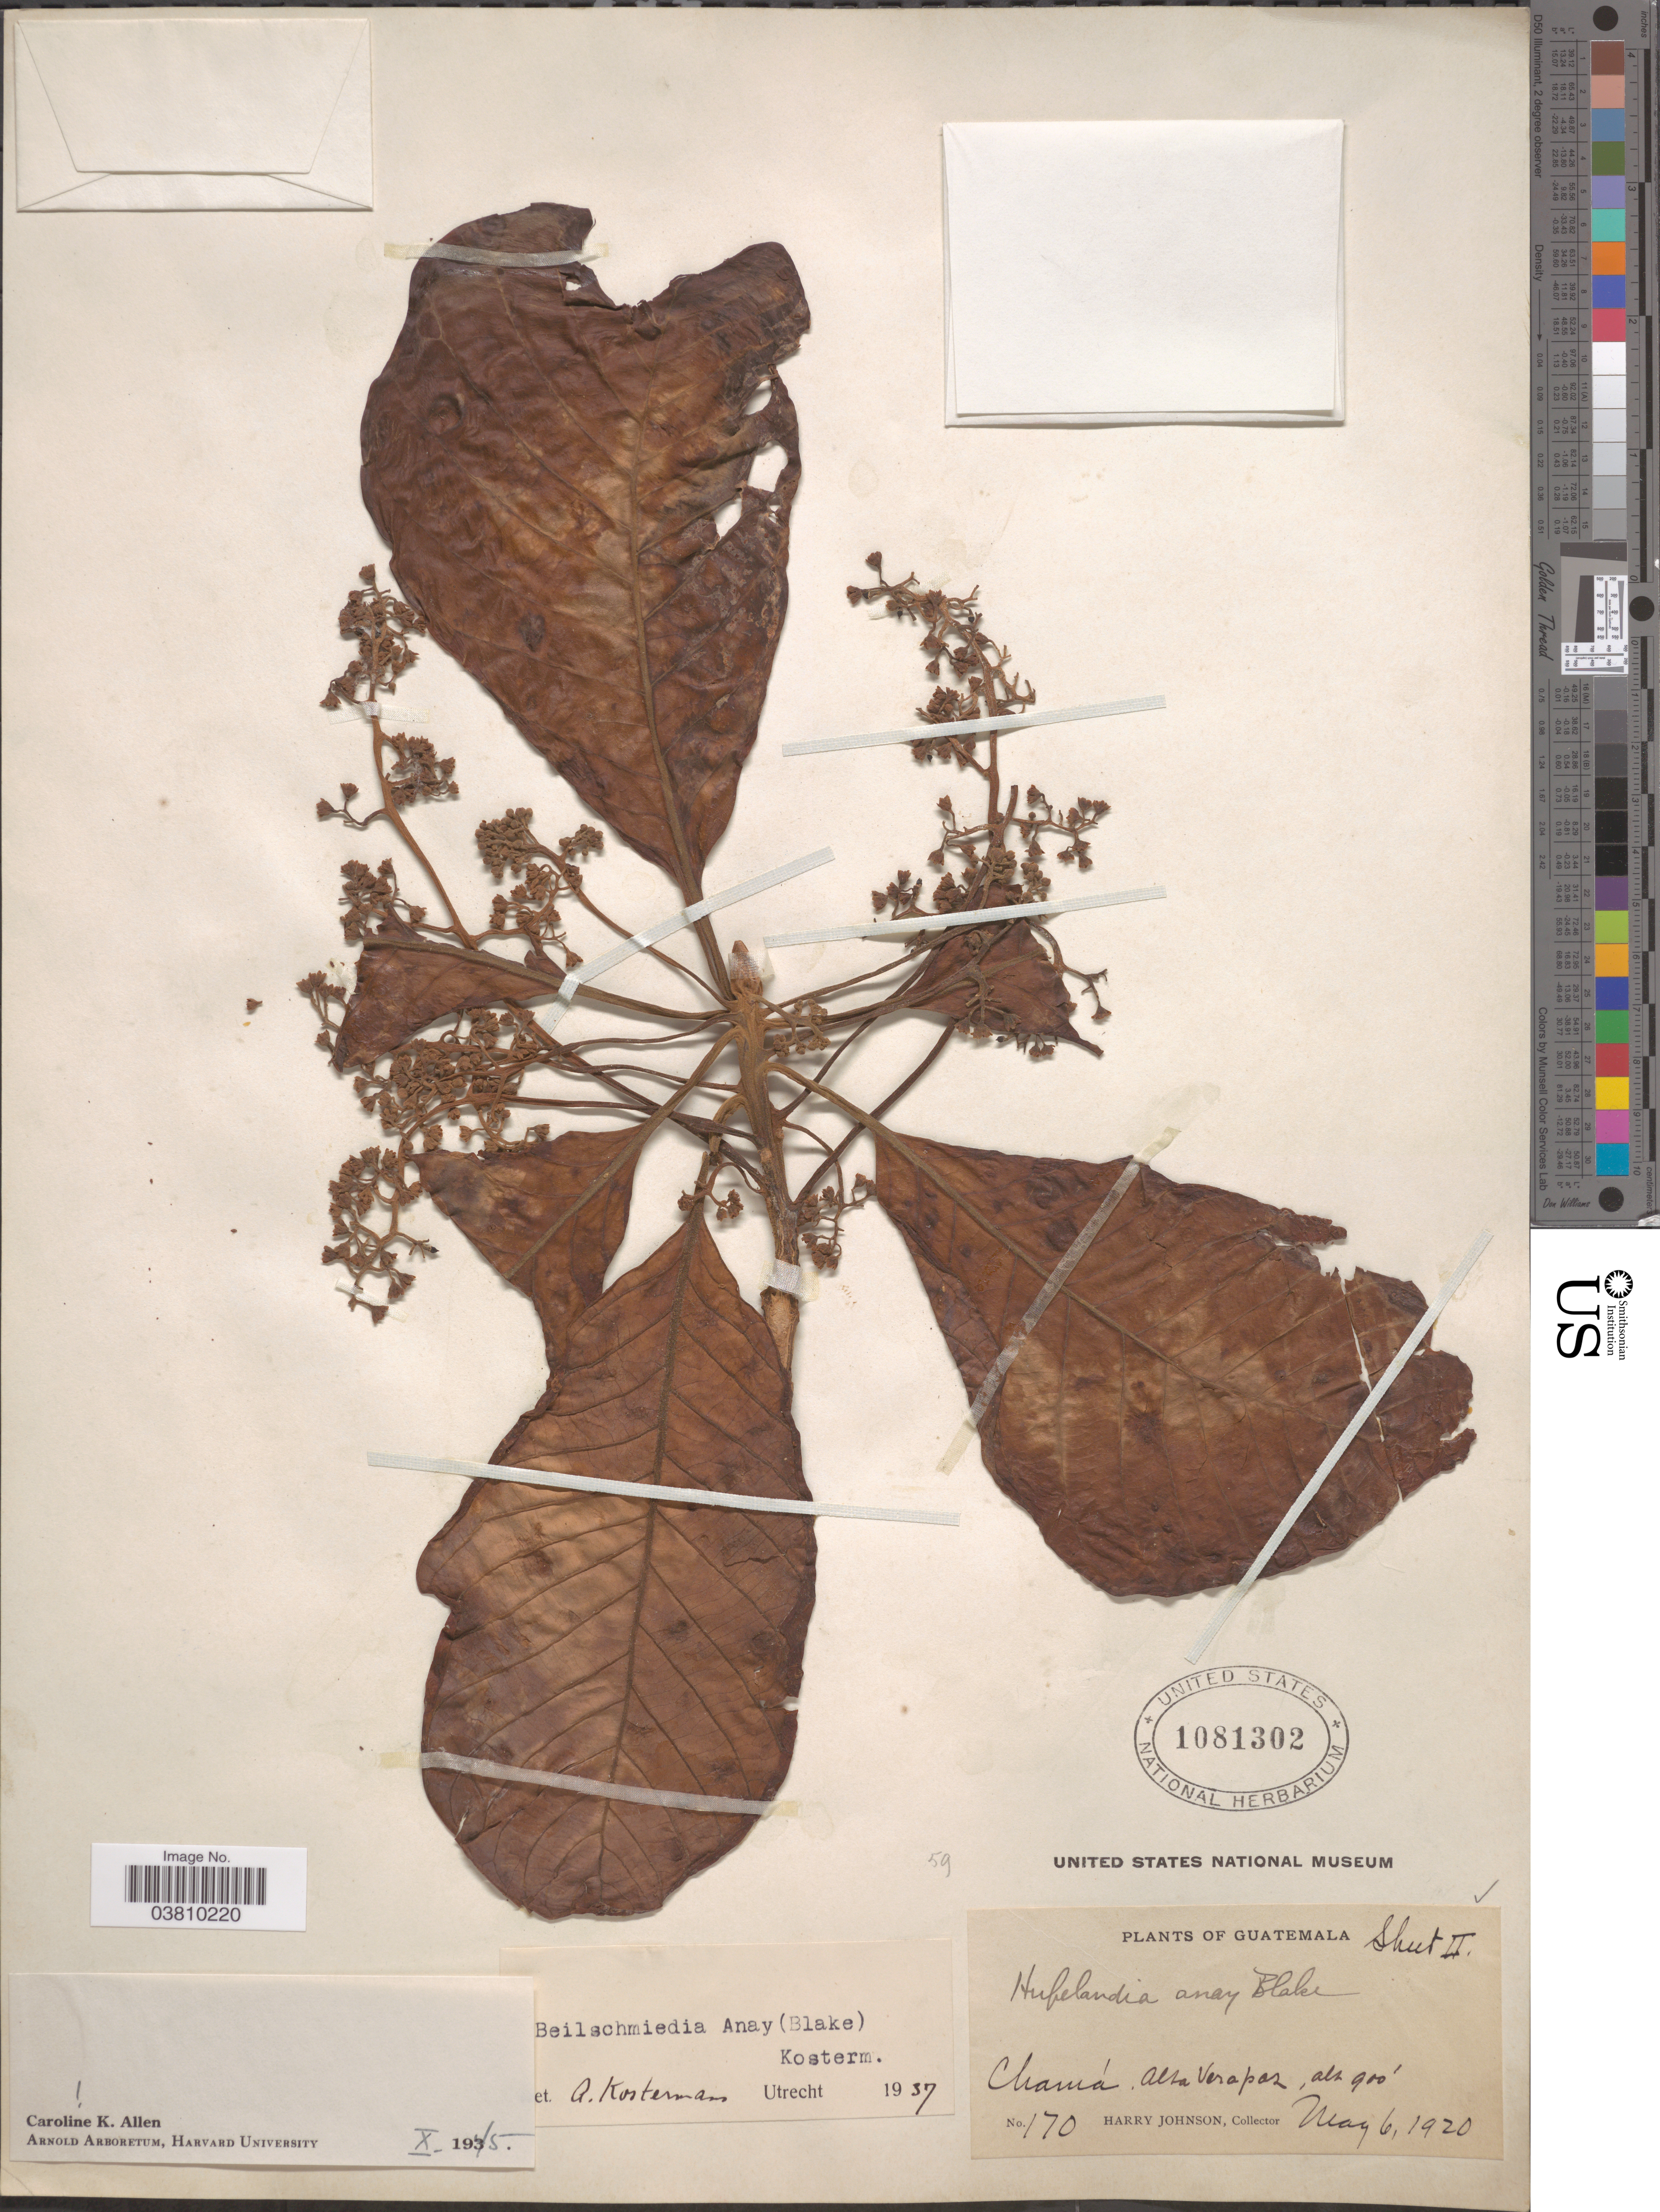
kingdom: Plantae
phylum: Tracheophyta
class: Magnoliopsida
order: Laurales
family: Lauraceae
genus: Beilschmiedia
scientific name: Beilschmiedia anay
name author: (S.F. Blake) Kosterm.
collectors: H. Johnson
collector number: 170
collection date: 1920-05-06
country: Guatemala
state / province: Alta Verapaz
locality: Chamá.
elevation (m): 274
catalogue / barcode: US 1081302